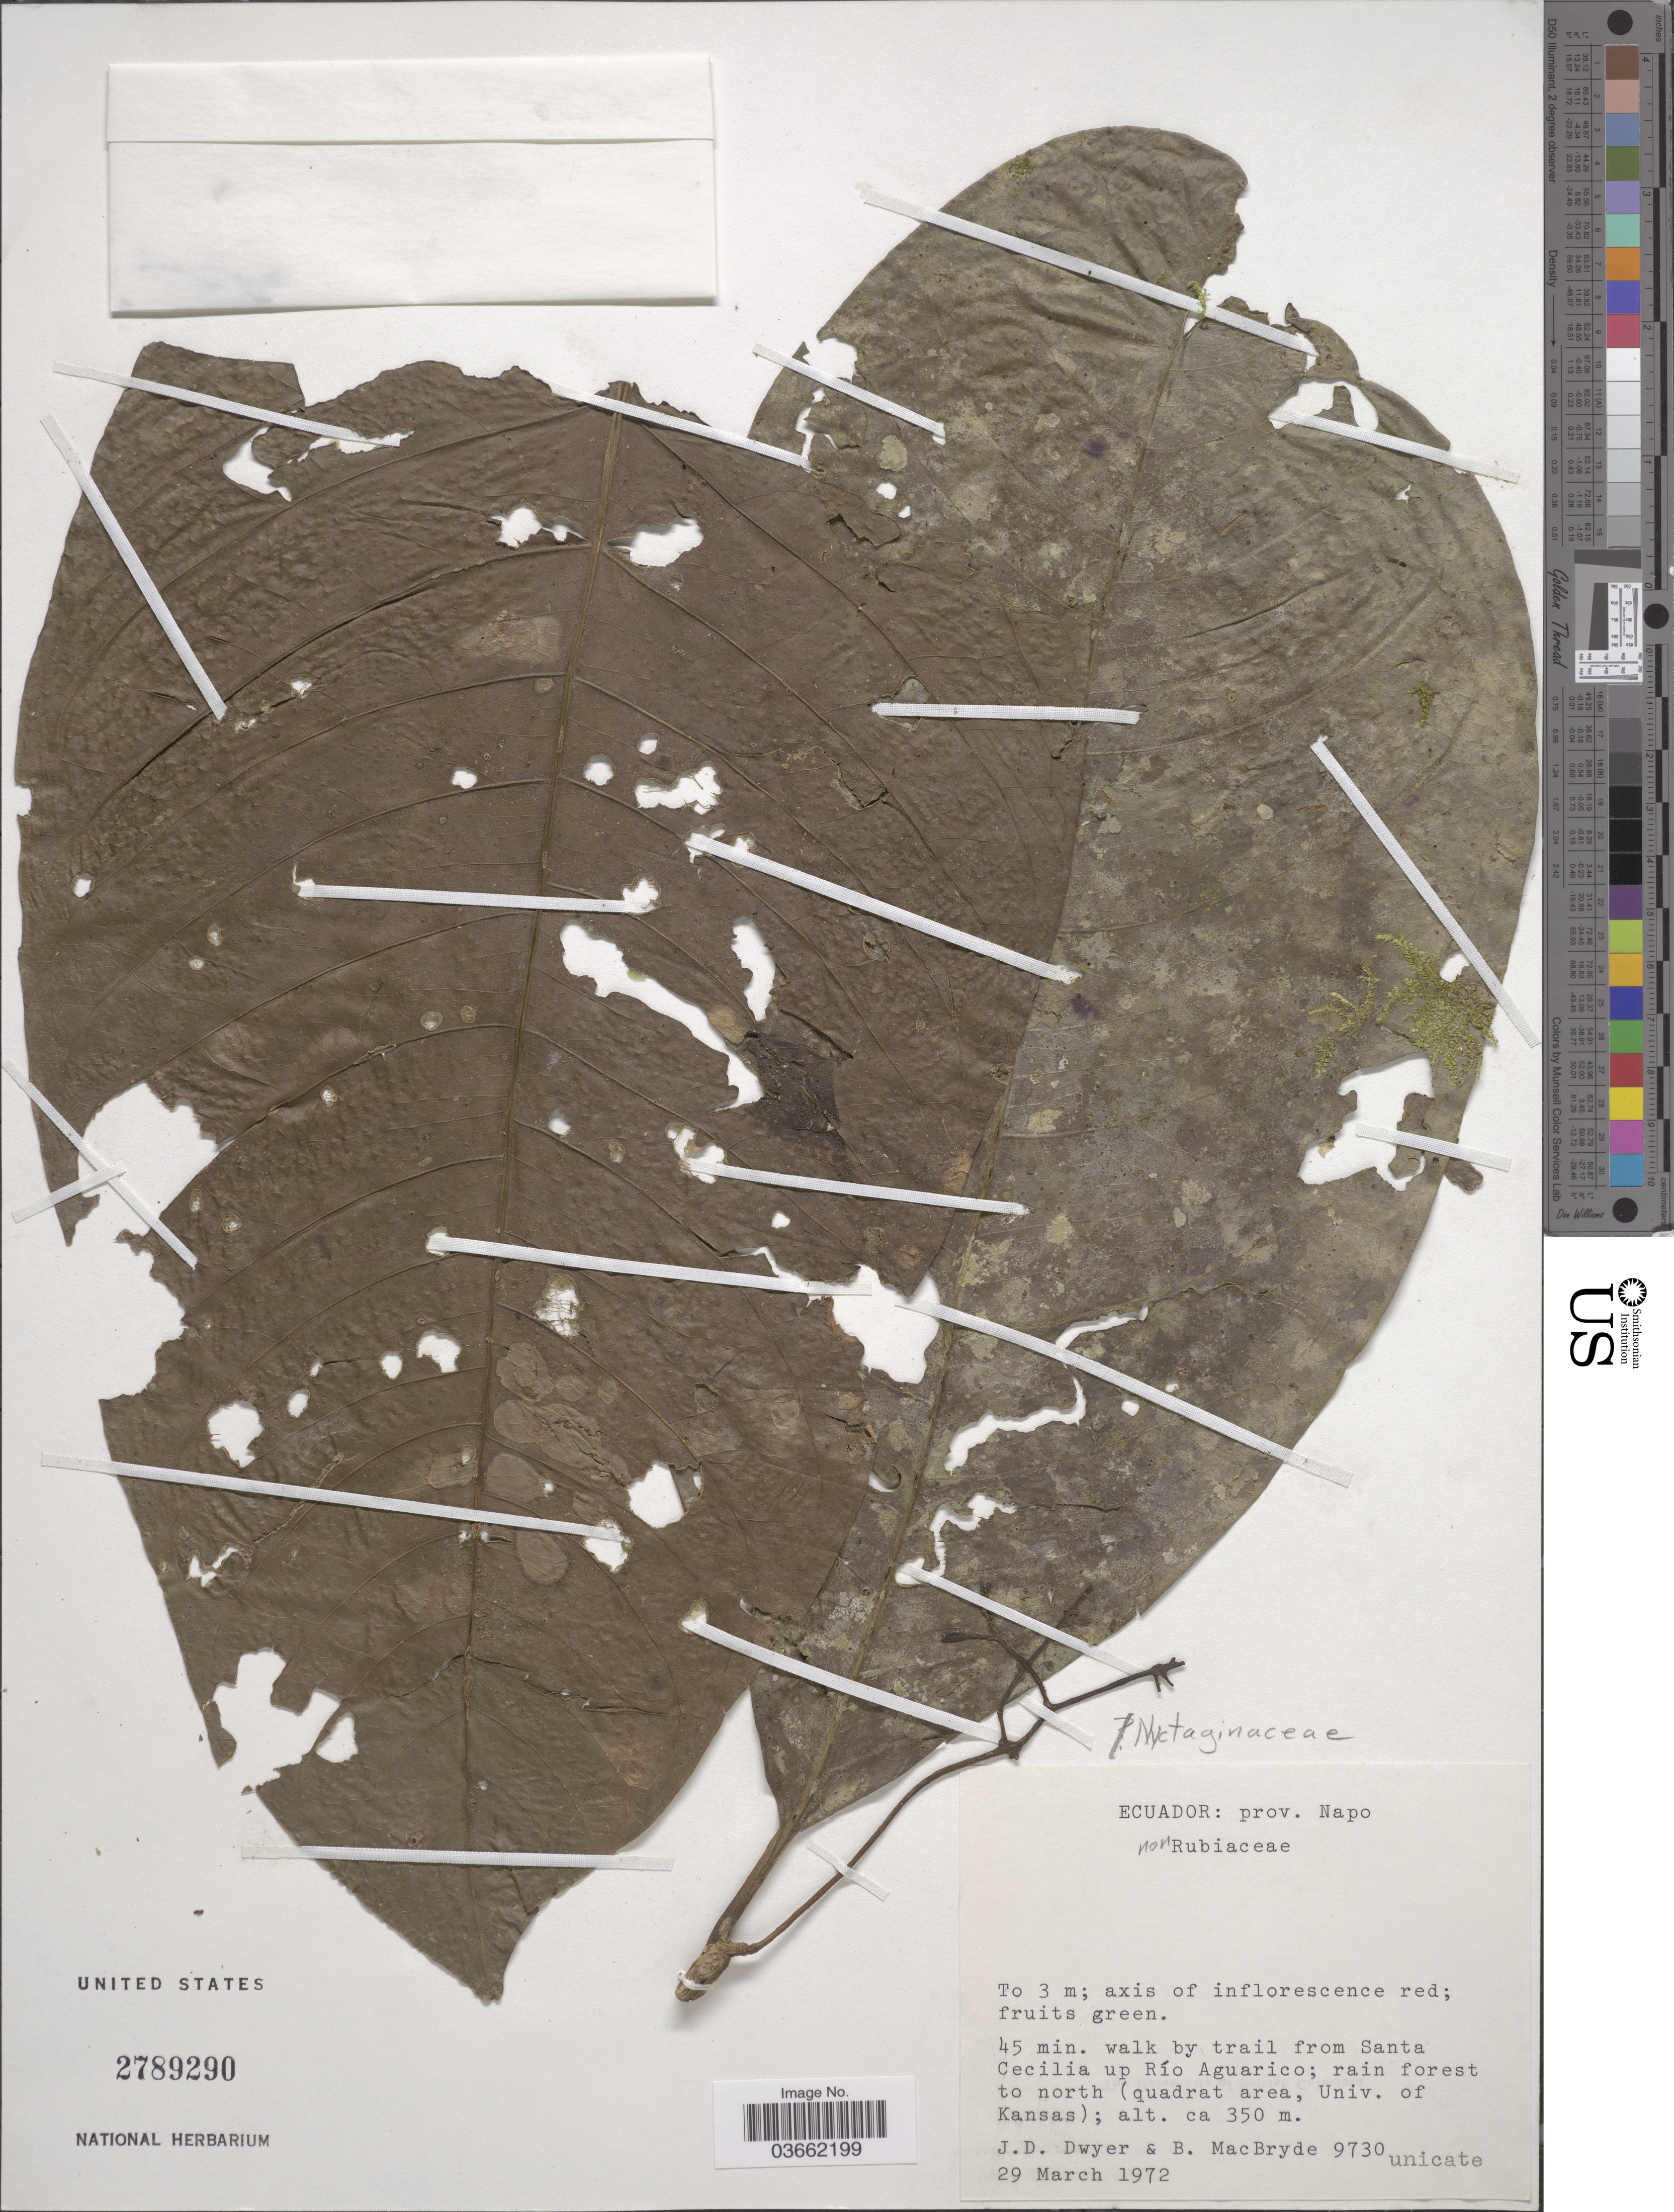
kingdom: Plantae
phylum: Tracheophyta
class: Magnoliopsida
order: Caryophyllales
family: Nyctaginaceae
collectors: J. D. Dwyer & B. MacBryde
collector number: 9730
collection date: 1972-03-29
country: Ecuador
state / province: Napo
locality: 45 mi. walk by trail from Santa Cecilia up Río Aguarico; rain forest to north (quadrat area, Univ. of Kansas).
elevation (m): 350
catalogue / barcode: US 2789290